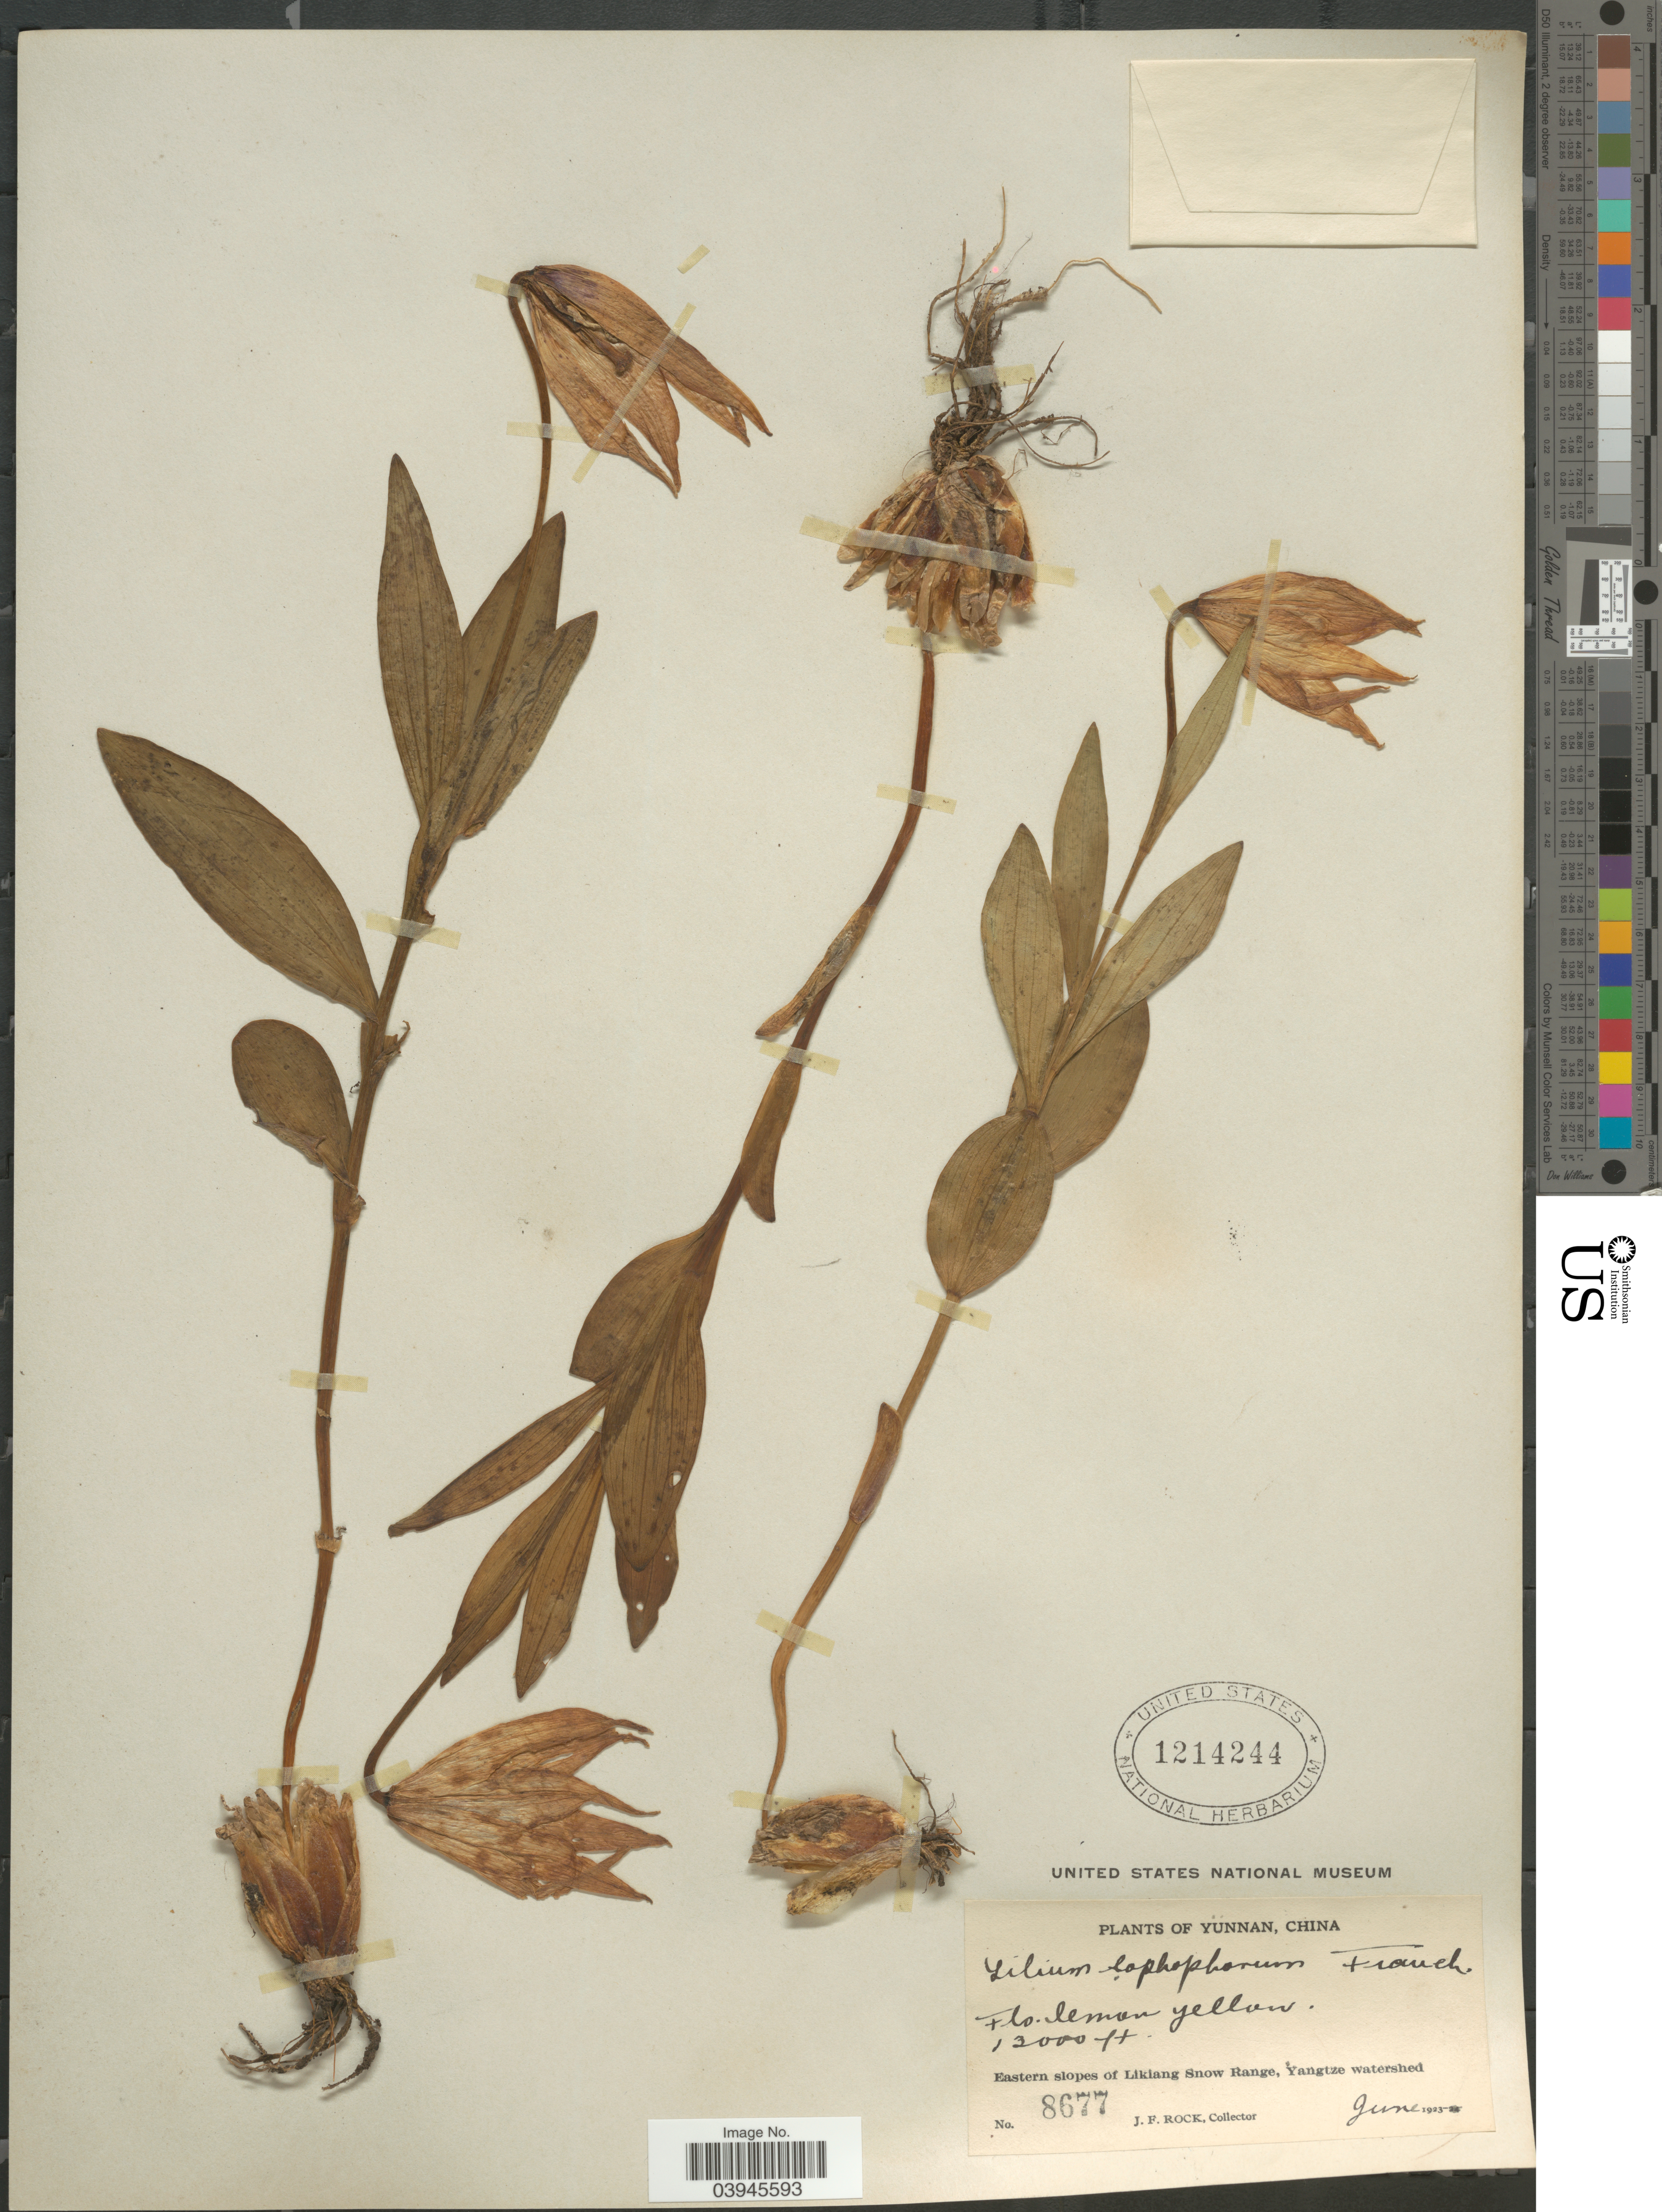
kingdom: Plantae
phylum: Tracheophyta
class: Liliopsida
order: Liliales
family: Liliaceae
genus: Lilium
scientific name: Lilium lophophorum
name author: (Bureau & Franch.) Franch.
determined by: Strong, Mark T., (BOT), Smithsonian Institution - National Museum of Natural History (UNITED STATES)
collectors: J. Rock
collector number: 8677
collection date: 1923-06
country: China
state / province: Yunnan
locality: Eastern slopes of Likiang Snow Range, Yangtze watershed.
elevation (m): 3962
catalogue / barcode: US 1214244